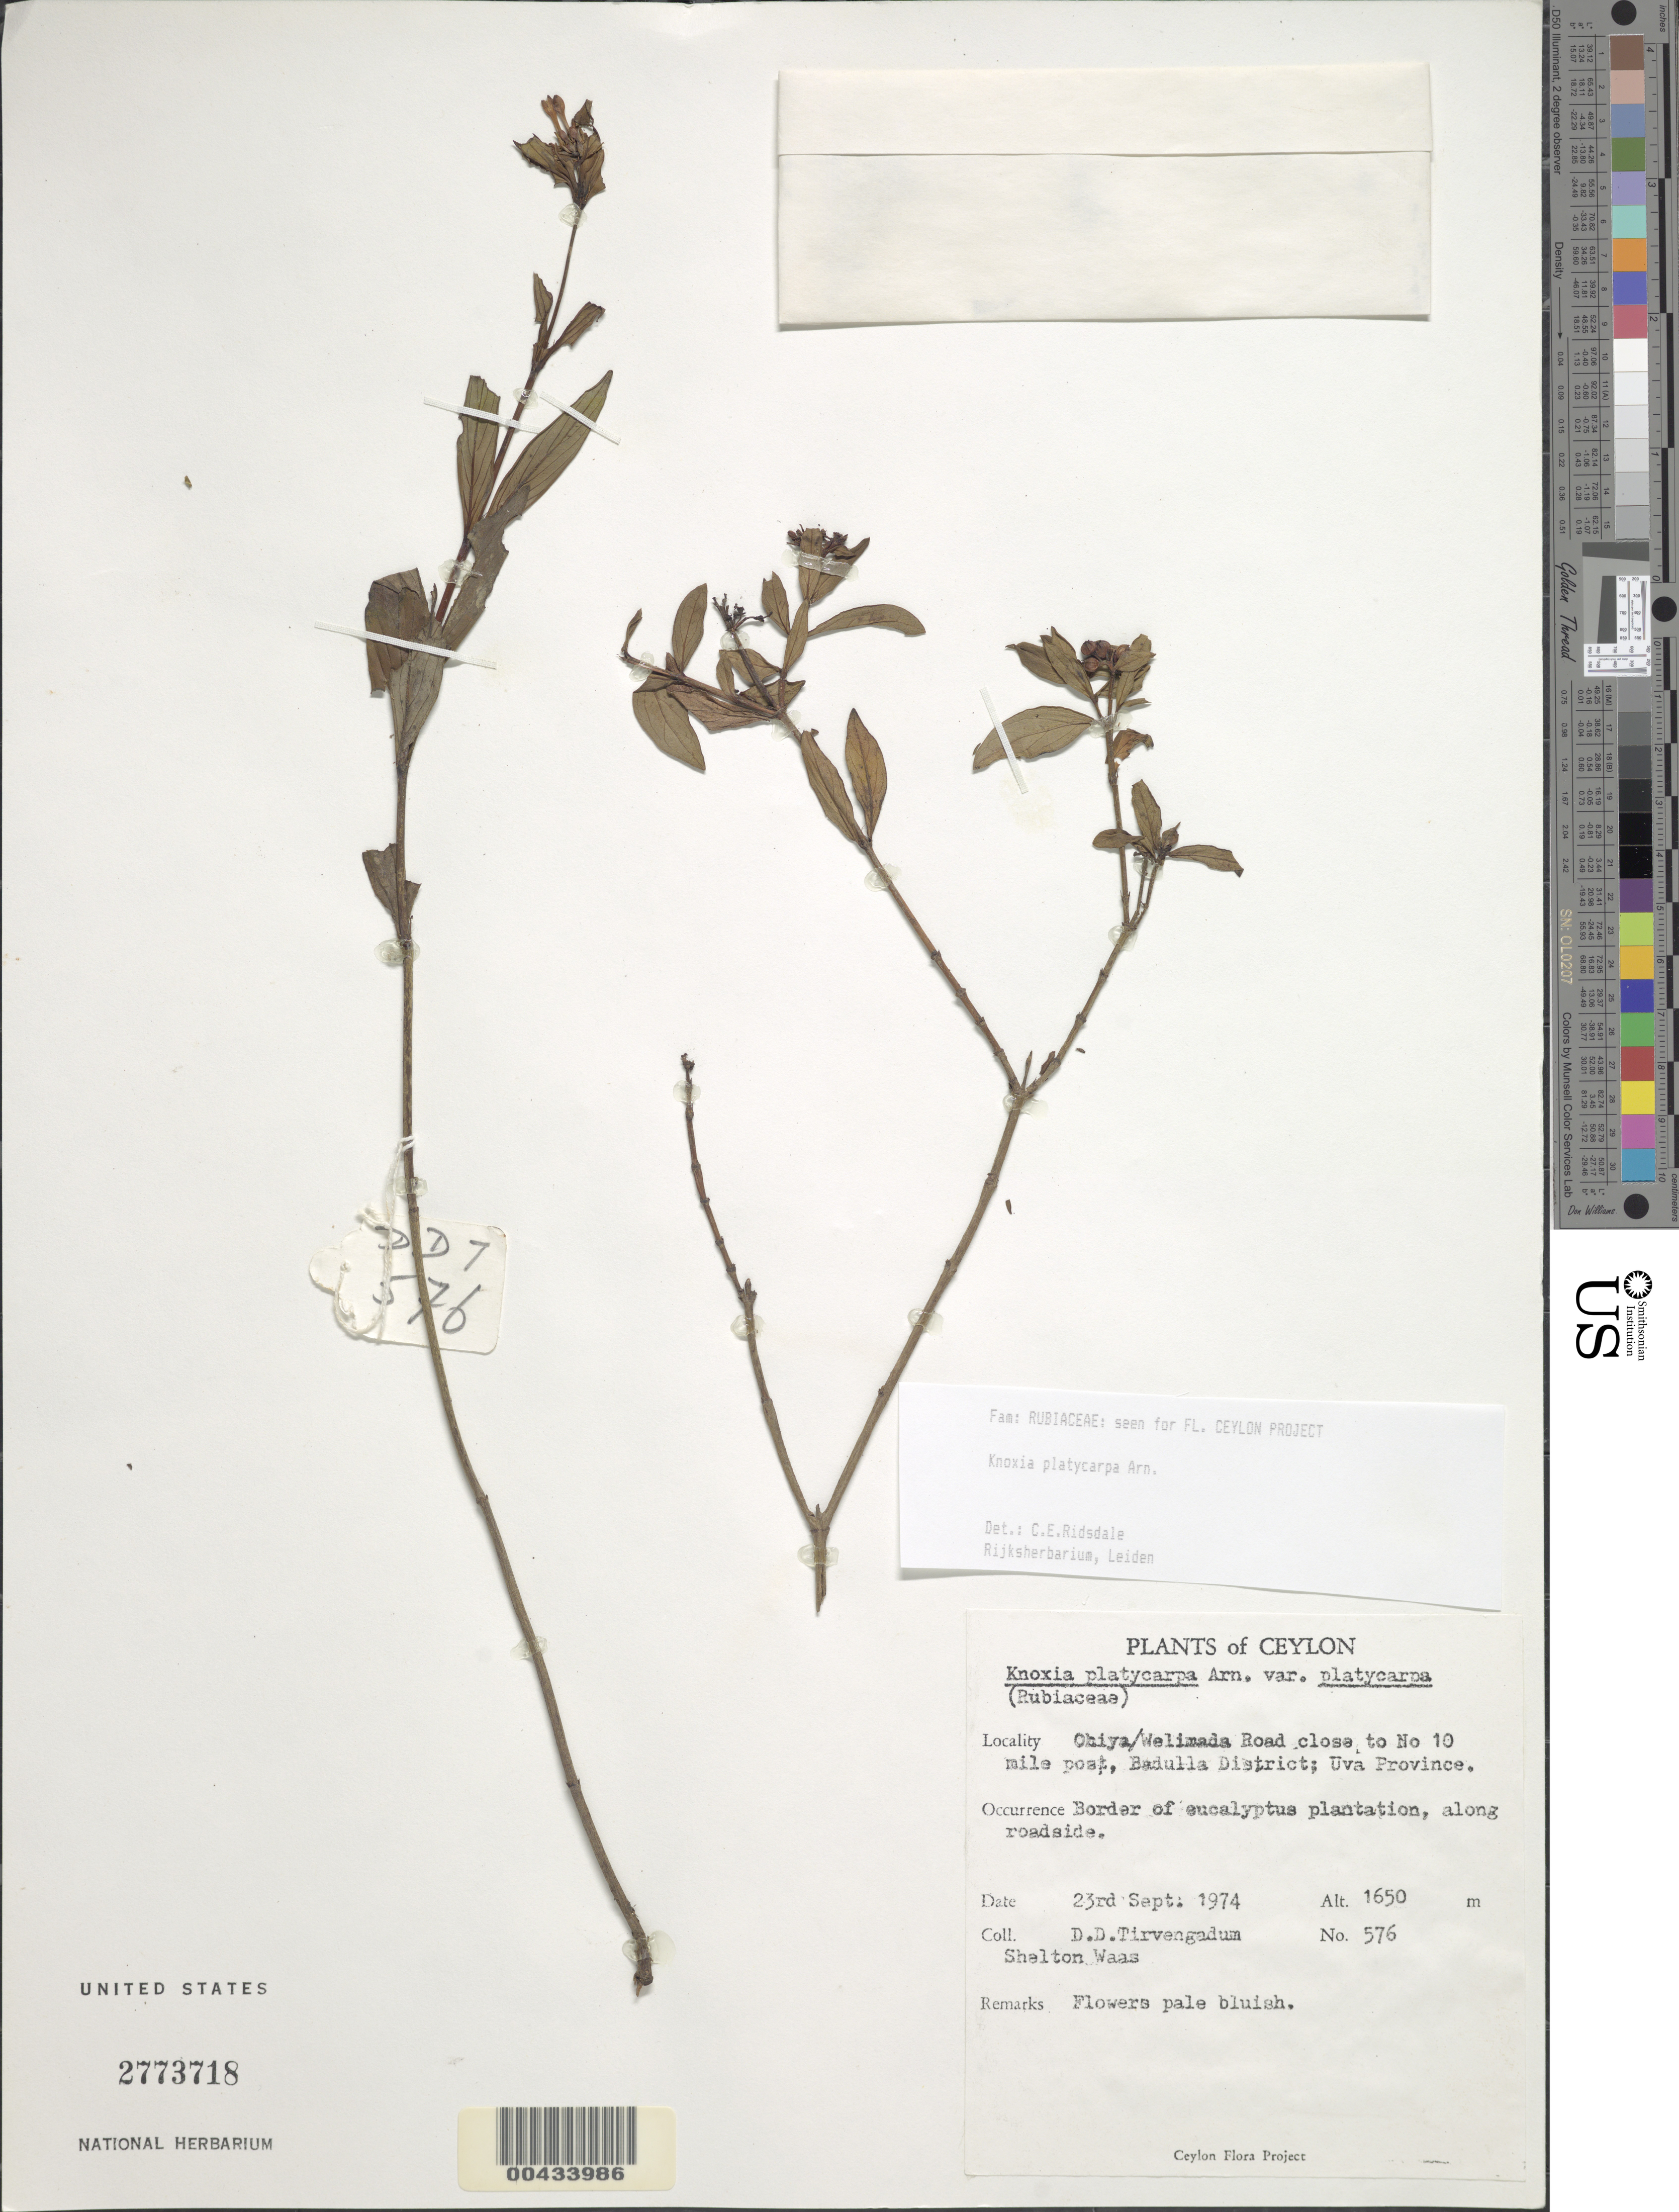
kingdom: Plantae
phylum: Tracheophyta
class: Magnoliopsida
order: Gentianales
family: Rubiaceae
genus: Knoxia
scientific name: Knoxia platycarpa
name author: Arn.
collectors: D. Tirvengadum & S. Waas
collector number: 576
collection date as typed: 23 Sep 1974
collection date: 1974-09-23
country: Sri Lanka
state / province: Uva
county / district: Badulla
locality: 10 mi post, Ohiya-Welimada Rd.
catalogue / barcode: US 2773718